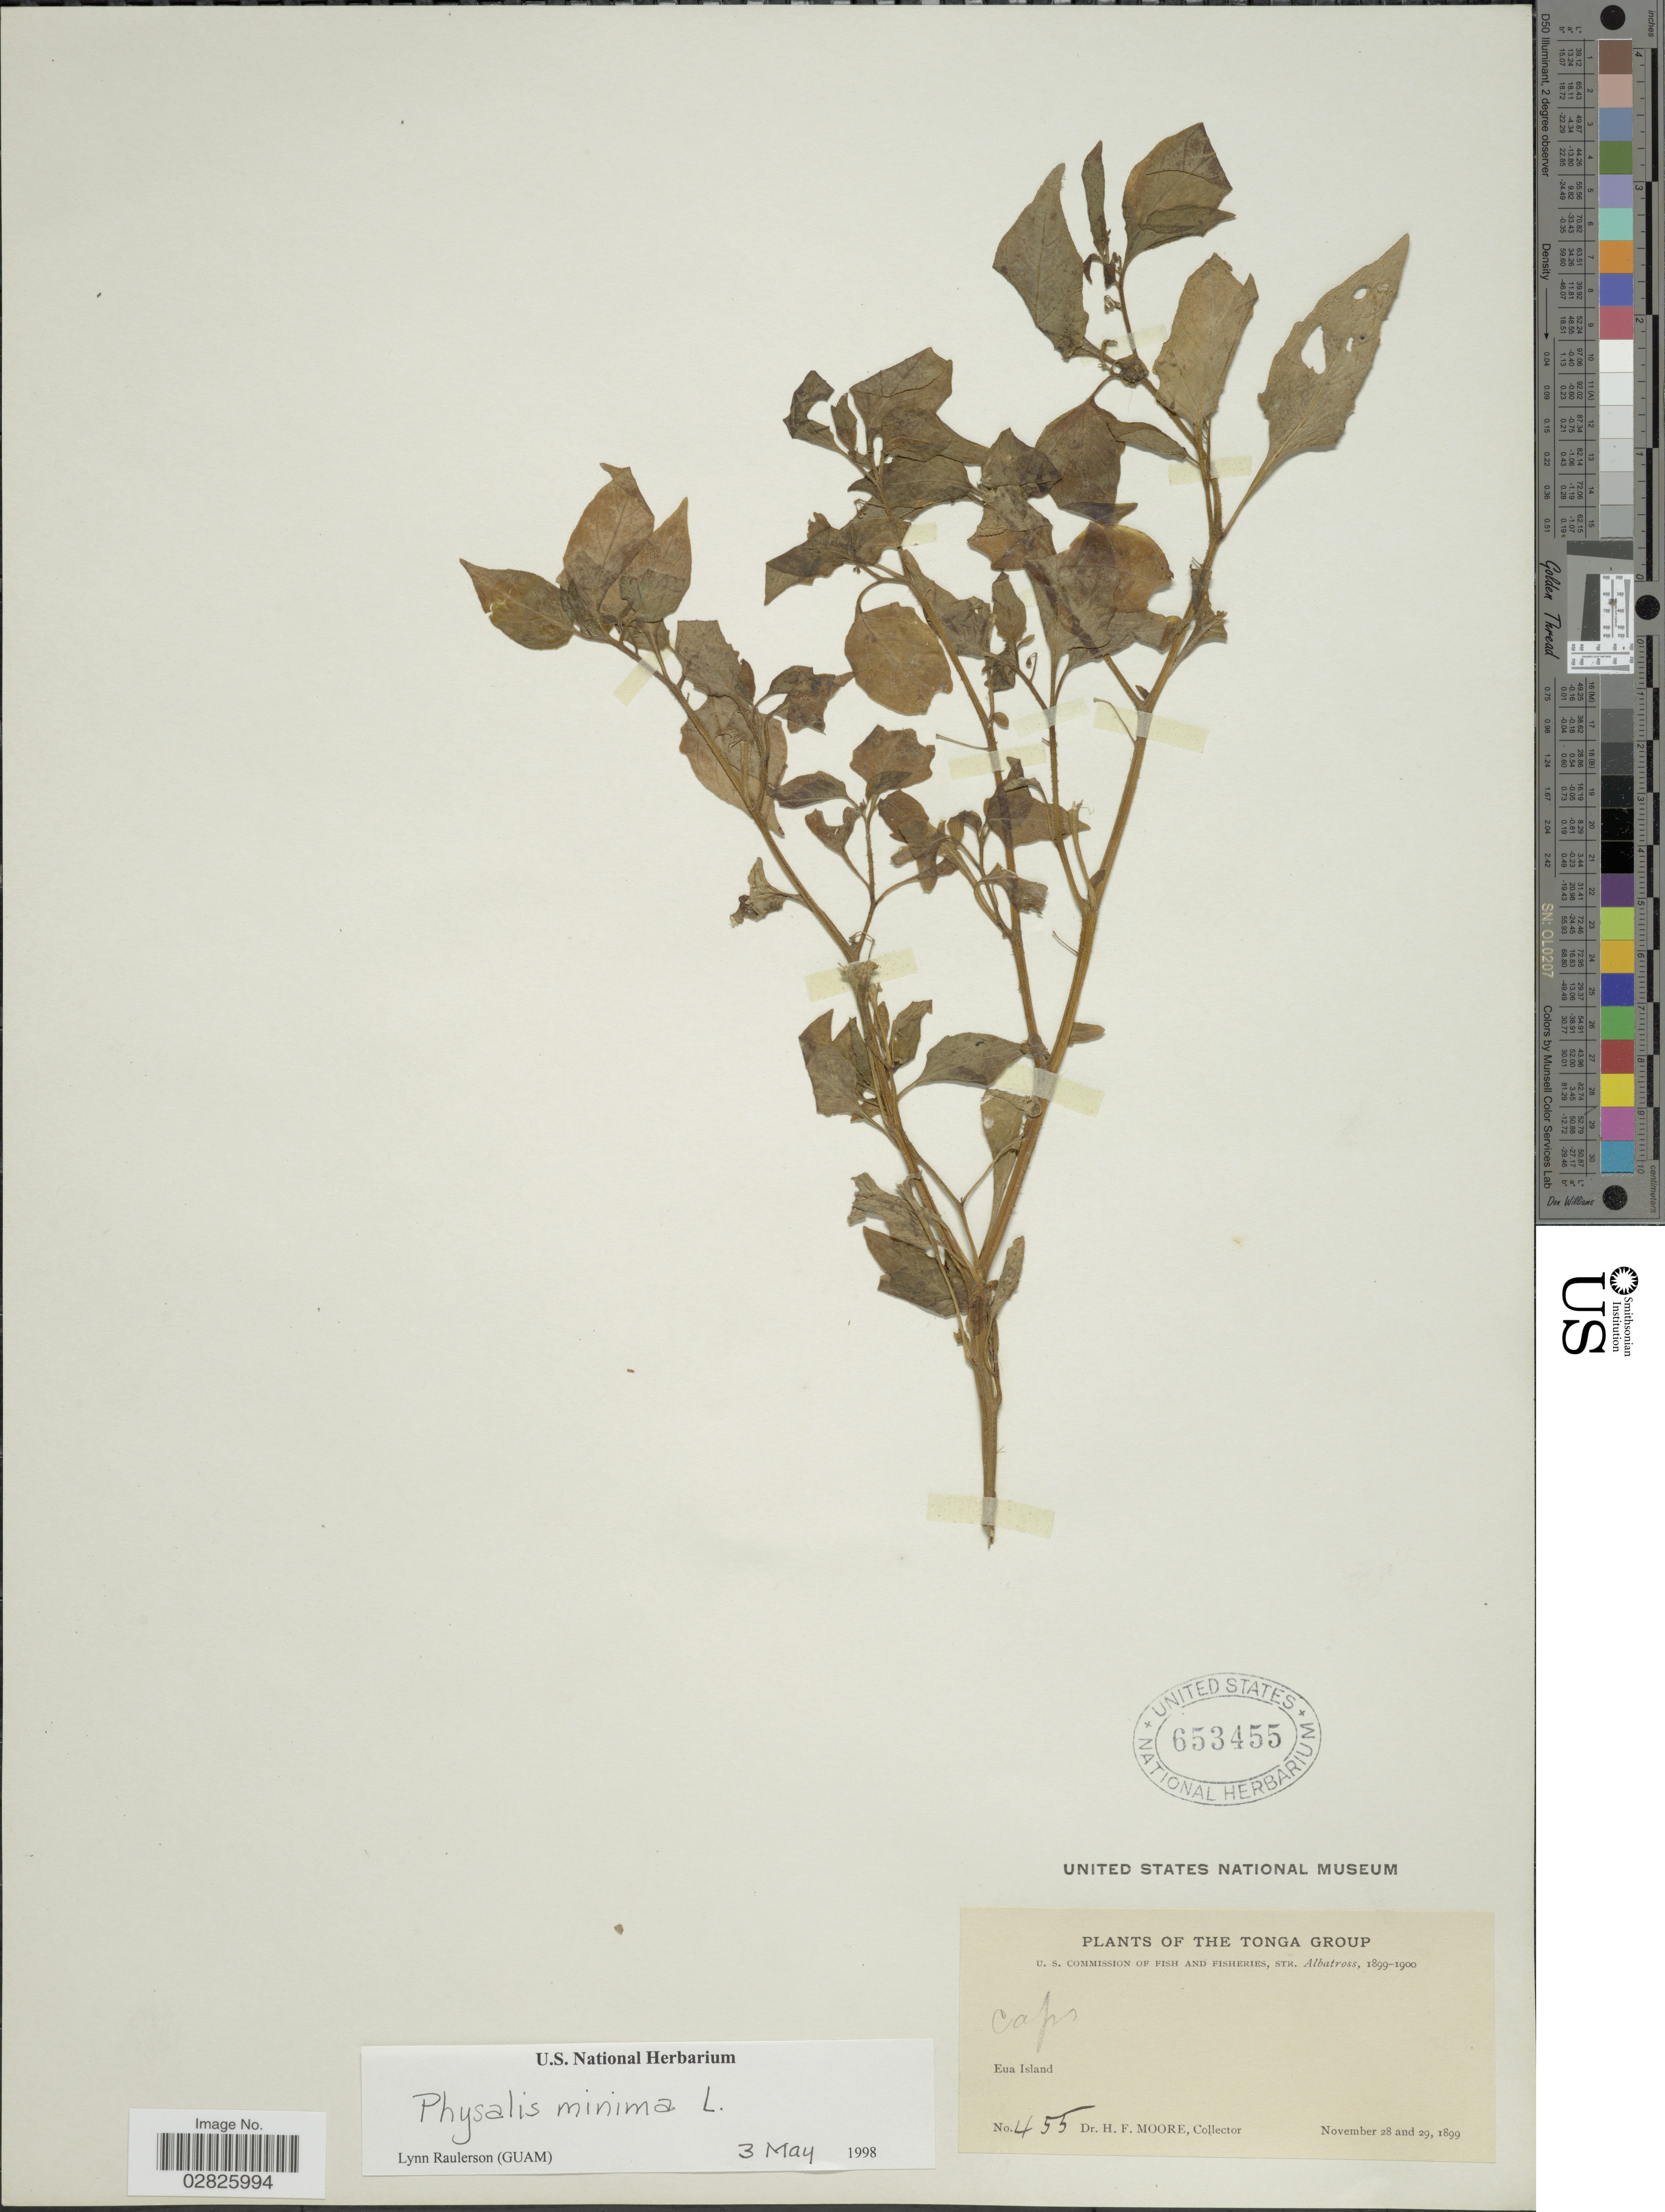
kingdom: Plantae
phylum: Tracheophyta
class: Magnoliopsida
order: Solanales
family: Solanaceae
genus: Physalis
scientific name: Physalis minima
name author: L.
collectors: H. F. Moore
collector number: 455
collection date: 1899-11-28/1899-11-29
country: Tonga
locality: Tonga Group. Eua Island.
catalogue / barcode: US 653455